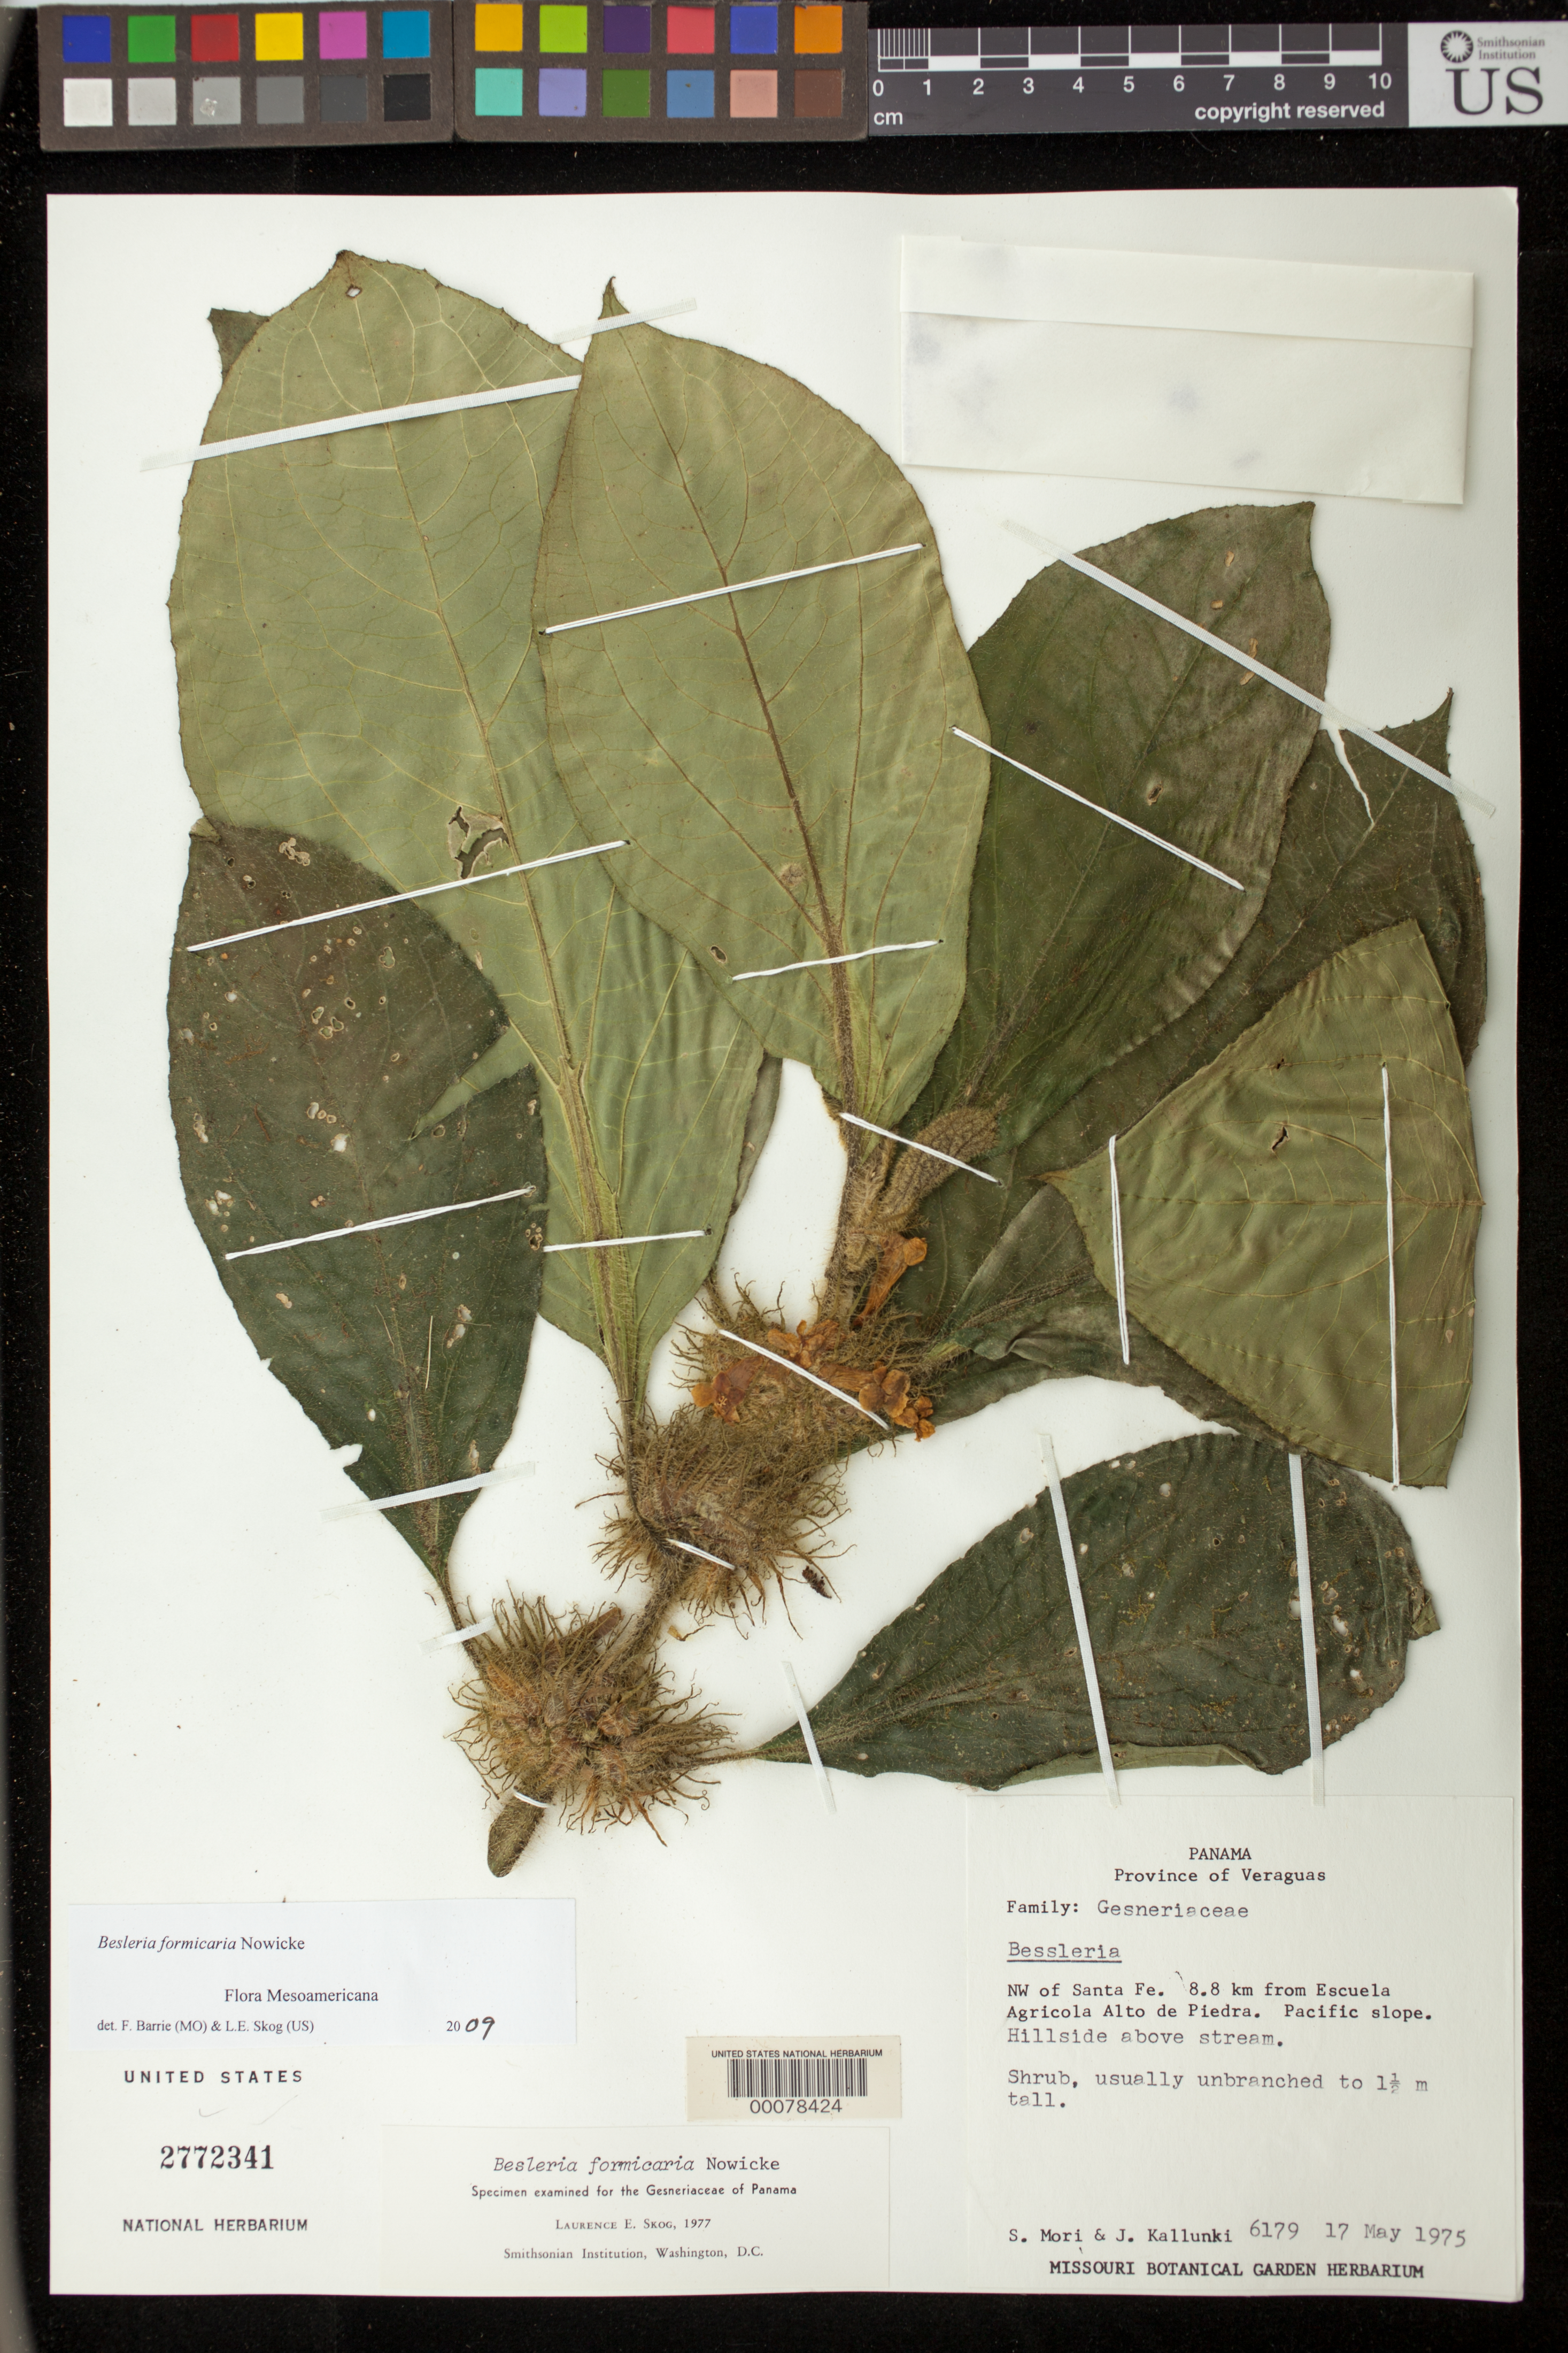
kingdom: Plantae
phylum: Tracheophyta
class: Magnoliopsida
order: Lamiales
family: Gesneriaceae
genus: Besleria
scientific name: Besleria formicaria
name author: Nowicke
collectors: S. Mori & J. Kallunki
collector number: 6179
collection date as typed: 17 May 1975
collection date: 1975-05-17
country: Panama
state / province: Veraguas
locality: NW of Santa Fe, 8.8 km from Escuela Agricola Alto de Piedra, Pacific slope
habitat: Hillside above stream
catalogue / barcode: US 2772341